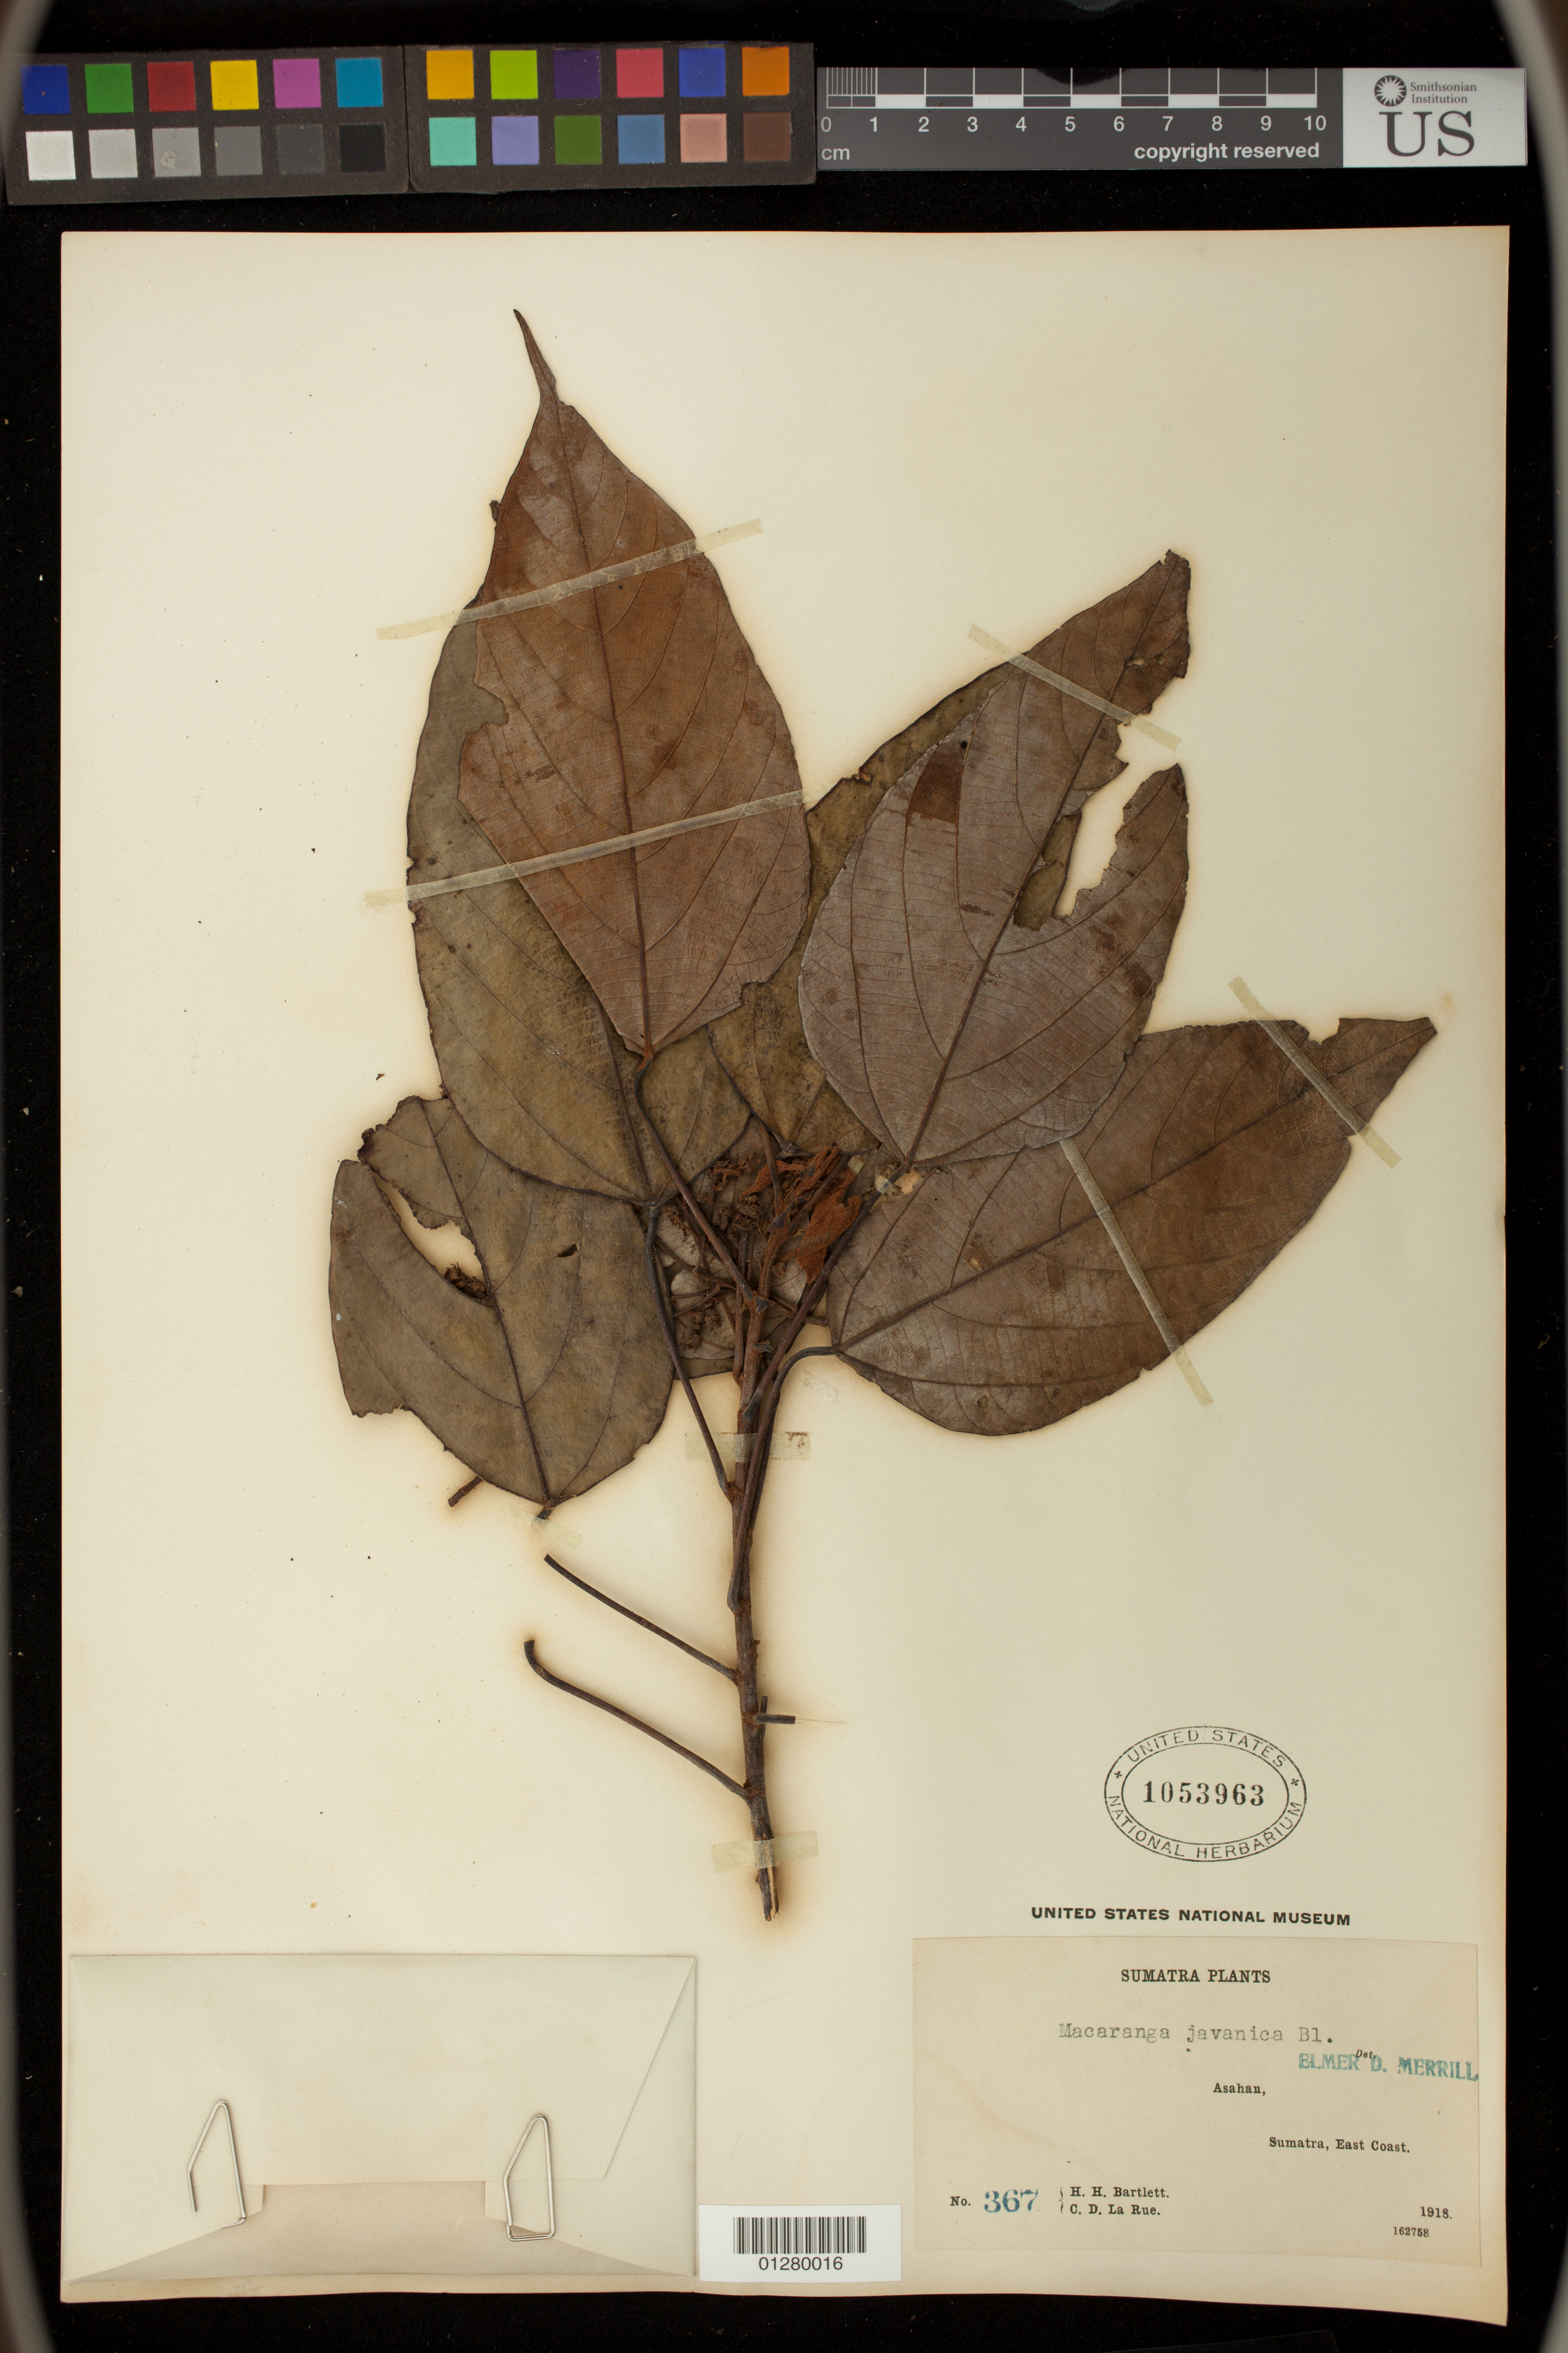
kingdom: Plantae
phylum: Tracheophyta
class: Magnoliopsida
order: Malpighiales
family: Euphorbiaceae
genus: Macaranga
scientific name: Macaranga javanica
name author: (Blume) Müll. Arg.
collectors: H. H. Bartlett & C. La Rue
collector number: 367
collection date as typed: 1918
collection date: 1918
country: Indonesia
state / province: Sumatra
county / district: Sumatera Utara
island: Sumatra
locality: Asahan, Sumatra, East Coast.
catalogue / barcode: US 1053963